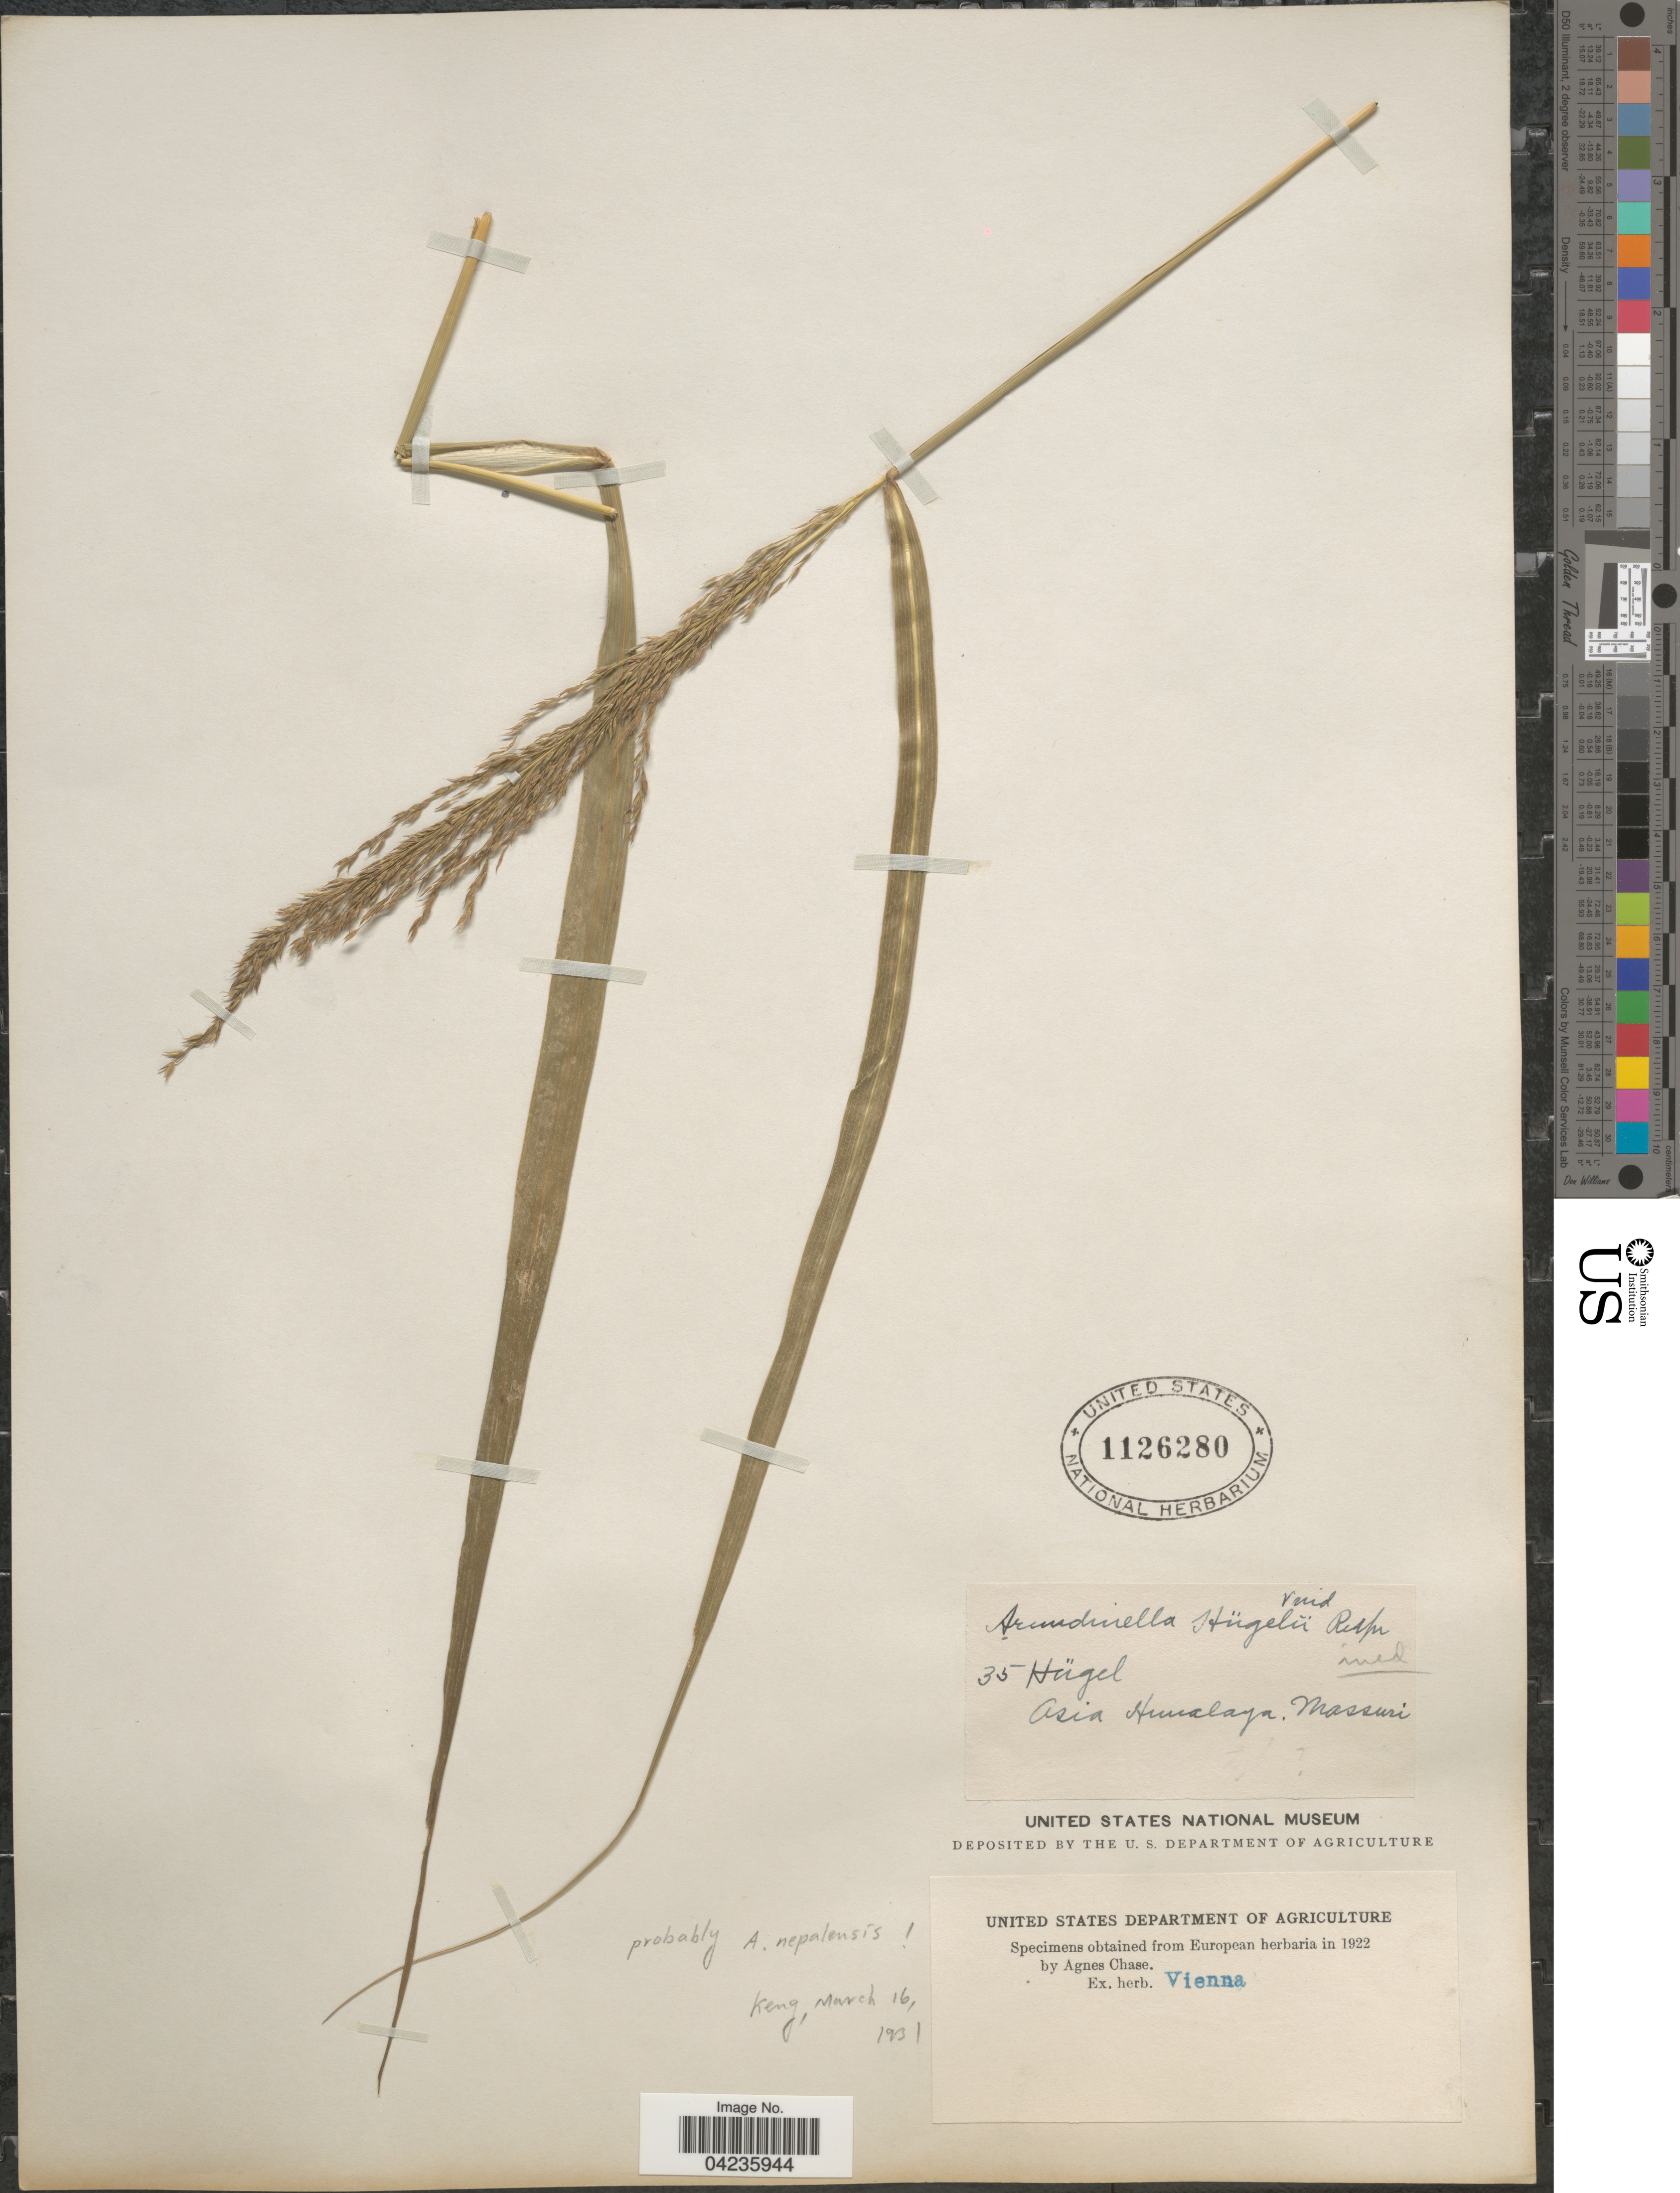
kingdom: Plantae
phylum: Tracheophyta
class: Liliopsida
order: Poales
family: Poaceae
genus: Arundinella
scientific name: Arundinella nepalensis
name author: Trin.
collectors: Hugel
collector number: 35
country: India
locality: Asia Himalaya. Massuri.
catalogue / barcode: US 1126280